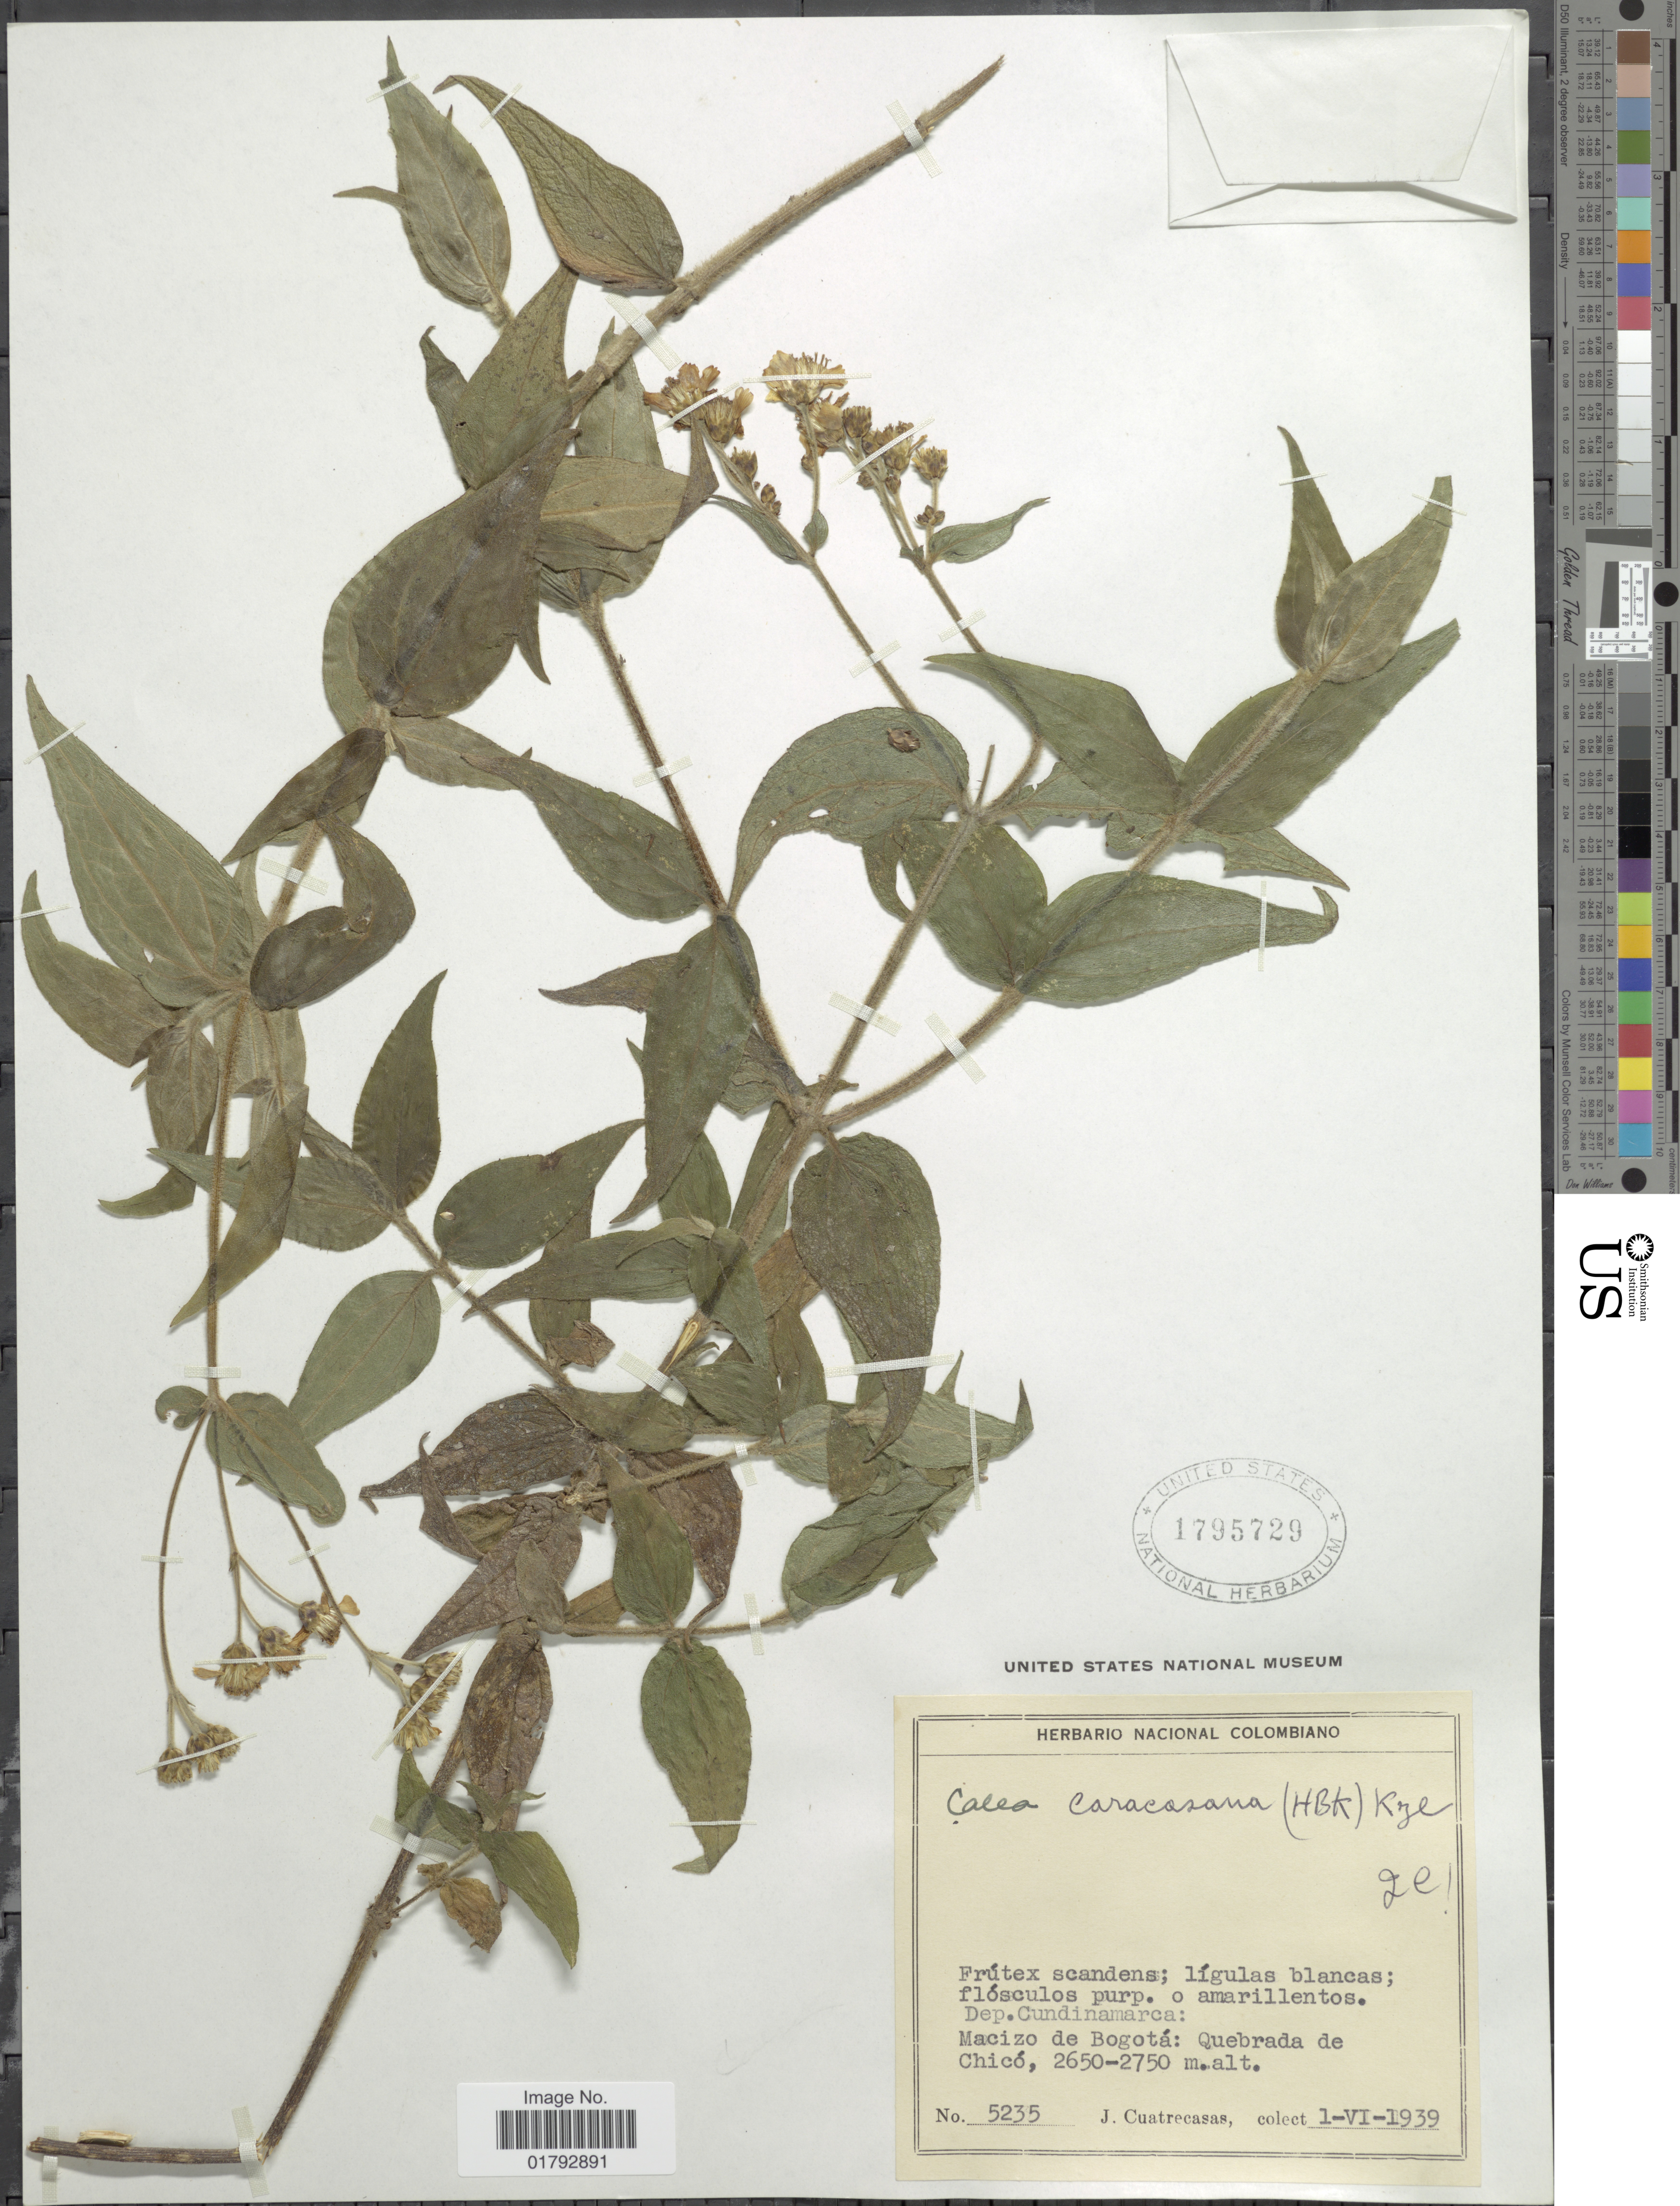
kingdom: Plantae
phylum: Tracheophyta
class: Magnoliopsida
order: Asterales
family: Asteraceae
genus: Alloispermum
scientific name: Alloispermum caracasanum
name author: (Kunth) H. Rob.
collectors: J. Cuatrecasas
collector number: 5235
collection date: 1939-06-01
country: Colombia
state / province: Cundinamarca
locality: Dep. Cundinamarca: Macizo de Bogota: Quebrada de Chico.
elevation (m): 2650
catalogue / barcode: US 1795729